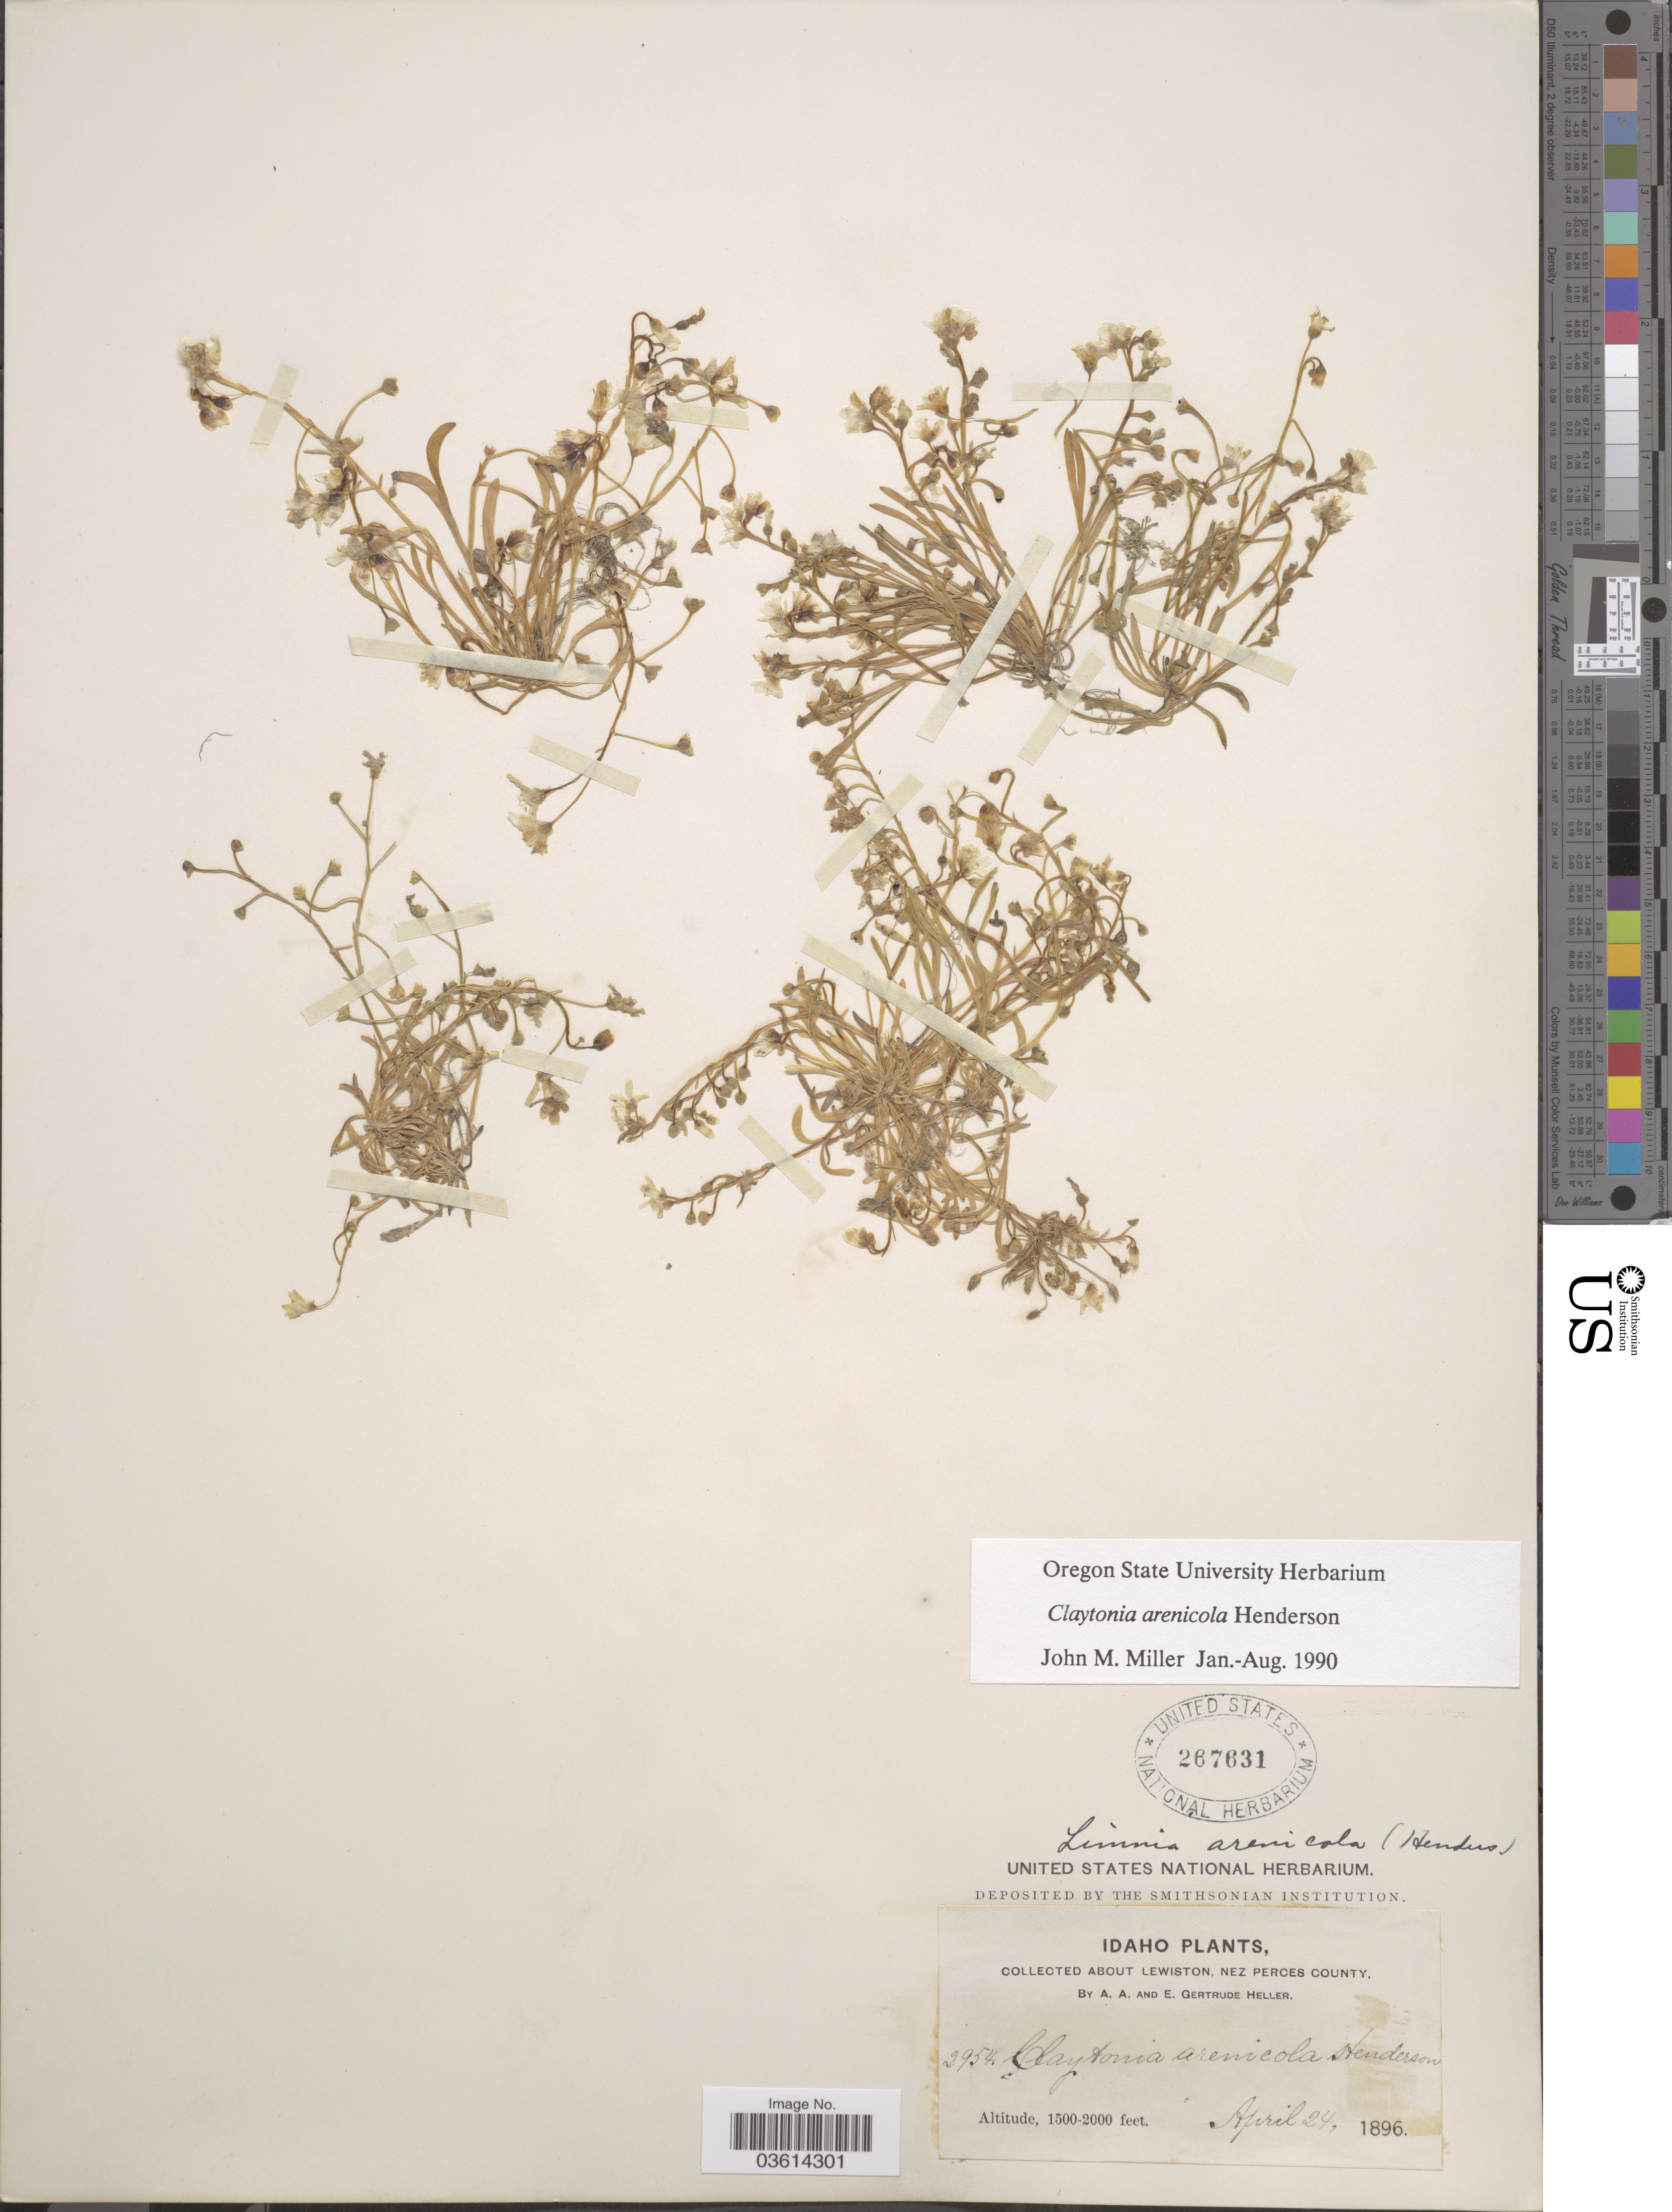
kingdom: Plantae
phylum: Tracheophyta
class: Magnoliopsida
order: Caryophyllales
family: Montiaceae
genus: Claytonia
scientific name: Claytonia arenicola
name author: L.F. Hend.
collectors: A. A. Heller & E. G. Heller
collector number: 2954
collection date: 1896-04-24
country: United States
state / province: Idaho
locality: About Lewiston, Nez Perces County.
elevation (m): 457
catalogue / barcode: US 267631